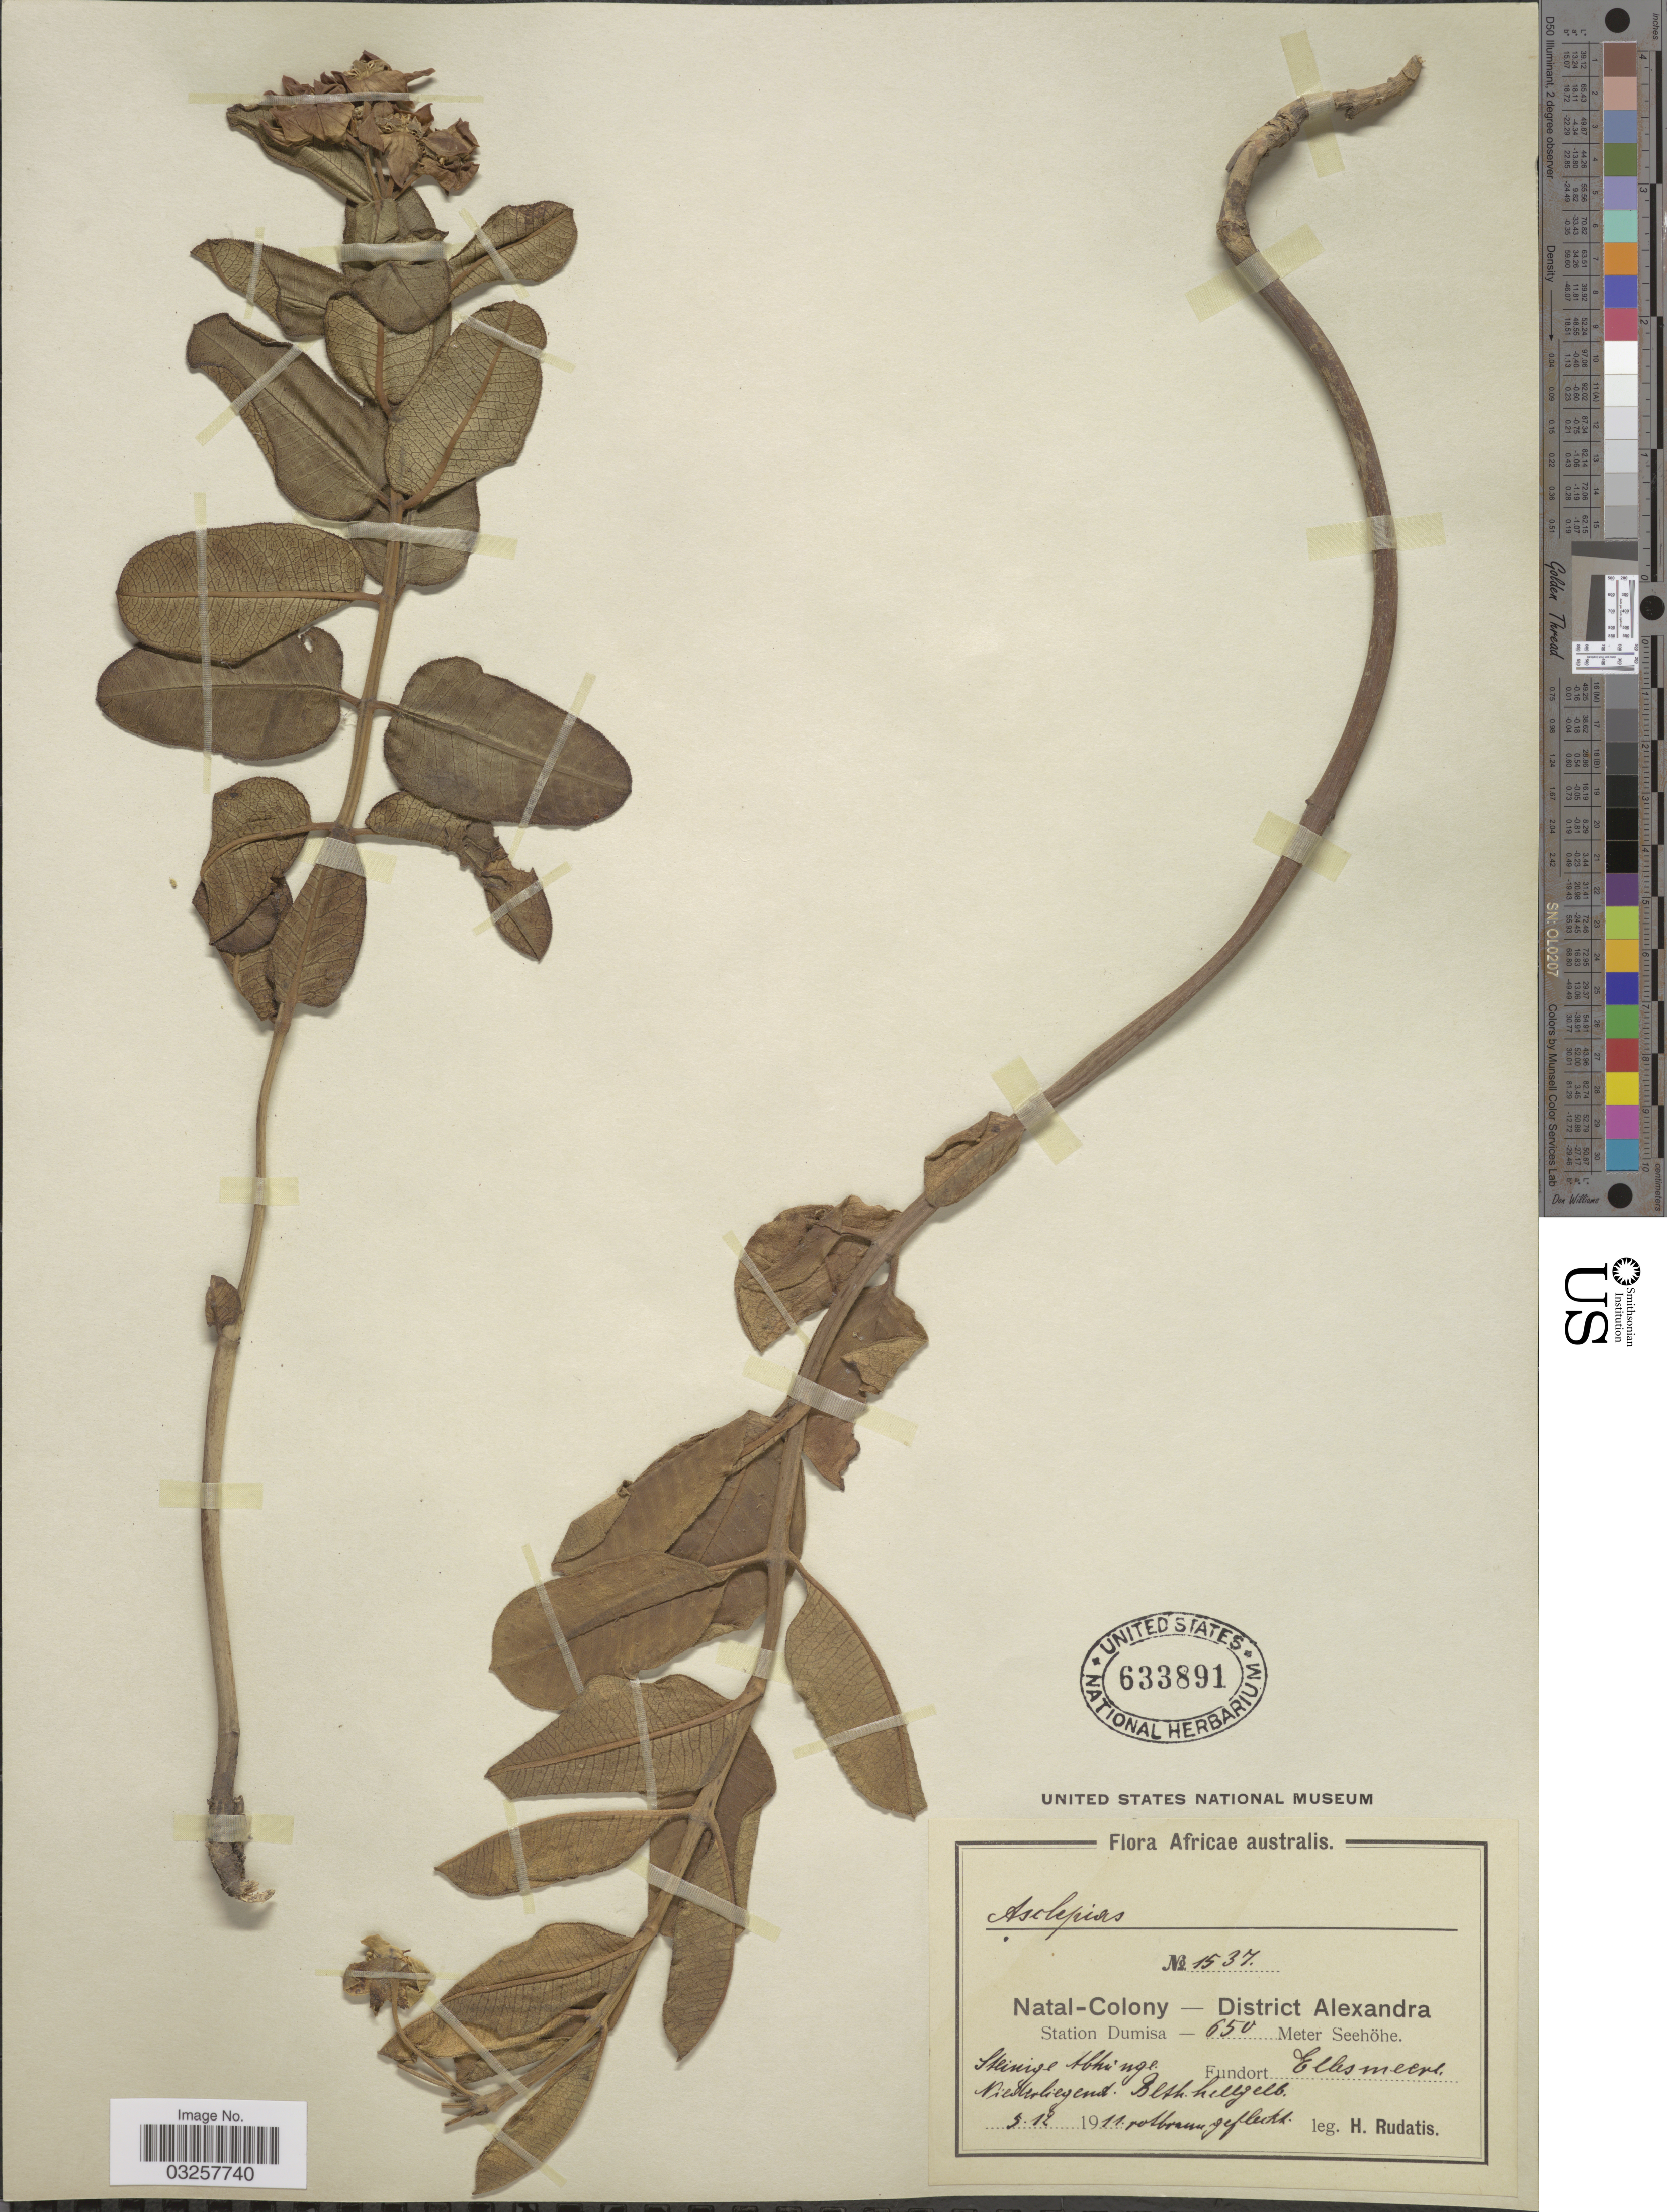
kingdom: Plantae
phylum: Tracheophyta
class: Magnoliopsida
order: Gentianales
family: Apocynaceae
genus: Asclepias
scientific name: Asclepias sp.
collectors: H. Rudatis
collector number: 1537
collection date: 1911-12-05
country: South Africa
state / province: KwaZulu-Natal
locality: Africae australis. Natal-Colony-District Alexandra. Station Dumisa. Ellesmeere.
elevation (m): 650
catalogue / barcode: US 633891